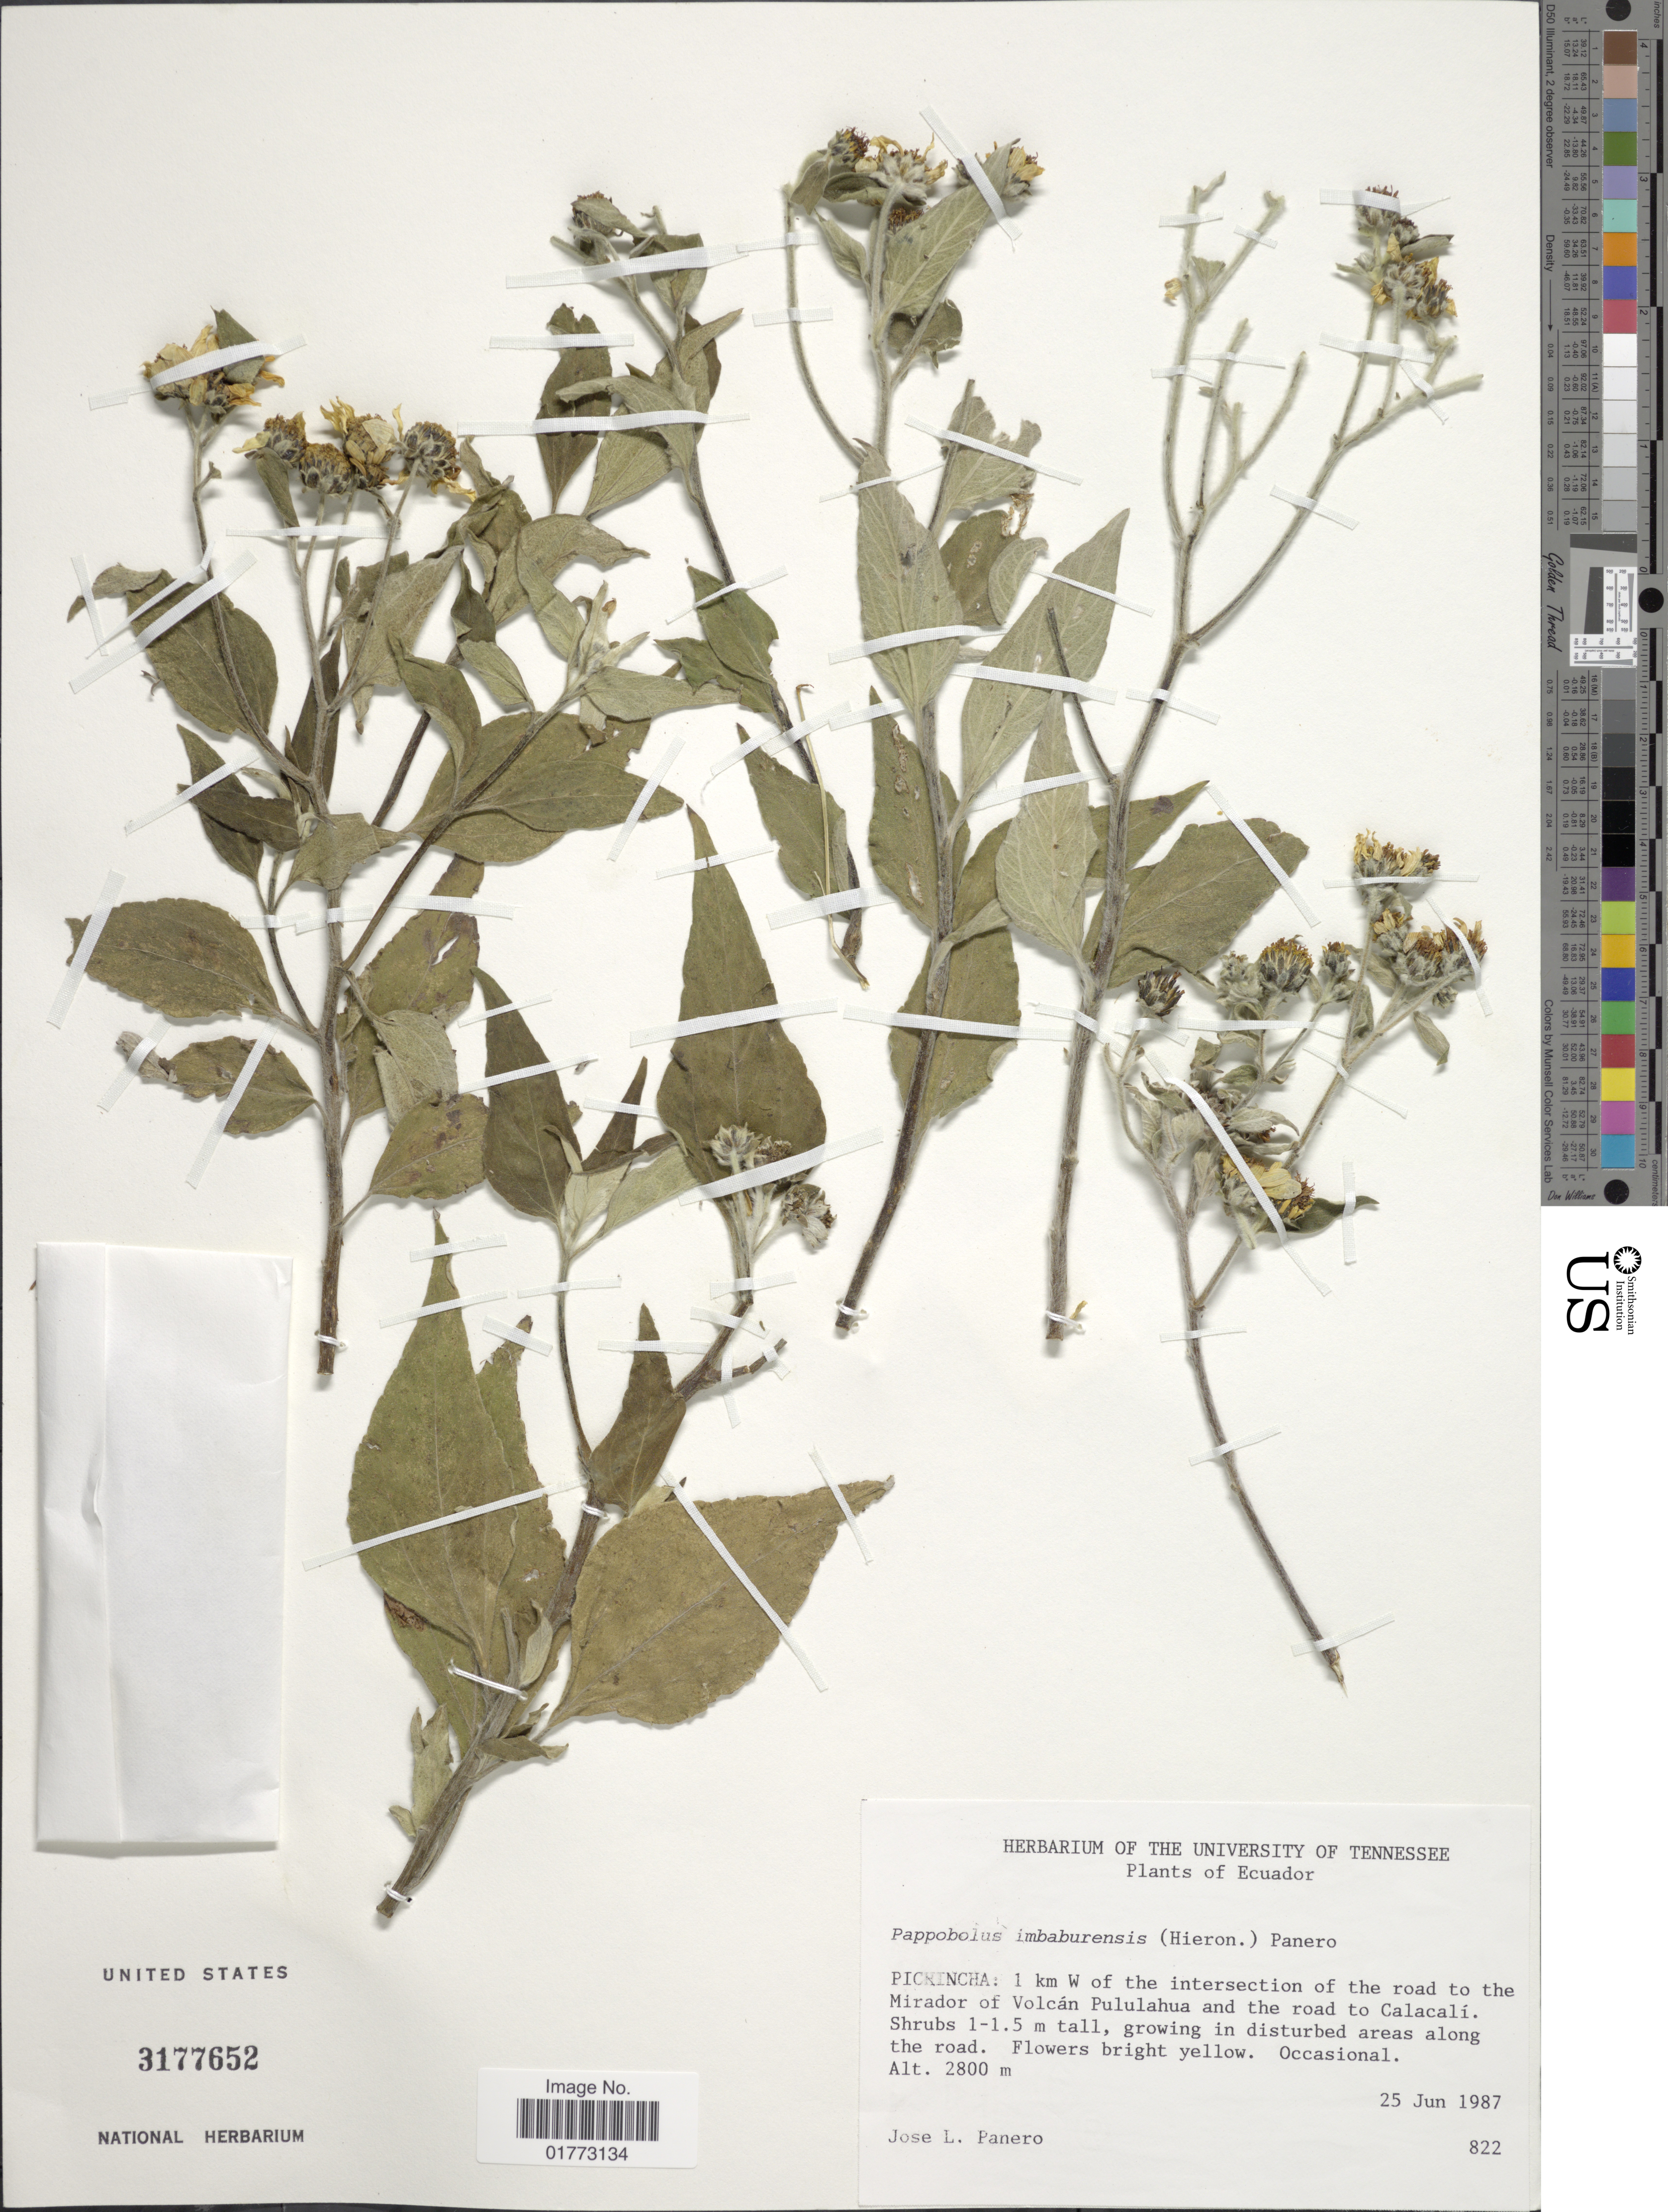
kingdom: Plantae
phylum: Tracheophyta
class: Magnoliopsida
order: Asterales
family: Asteraceae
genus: Pappobolus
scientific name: Pappobolus imbaburensis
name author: (Hieron.) Panero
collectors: J. L. Panero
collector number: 822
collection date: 1987-06-25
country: Ecuador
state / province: Pichincha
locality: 1 km W of the intersection of the road to the Mirador of Volcan Pululahua and the road to Calacali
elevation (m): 2800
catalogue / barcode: US 3177652